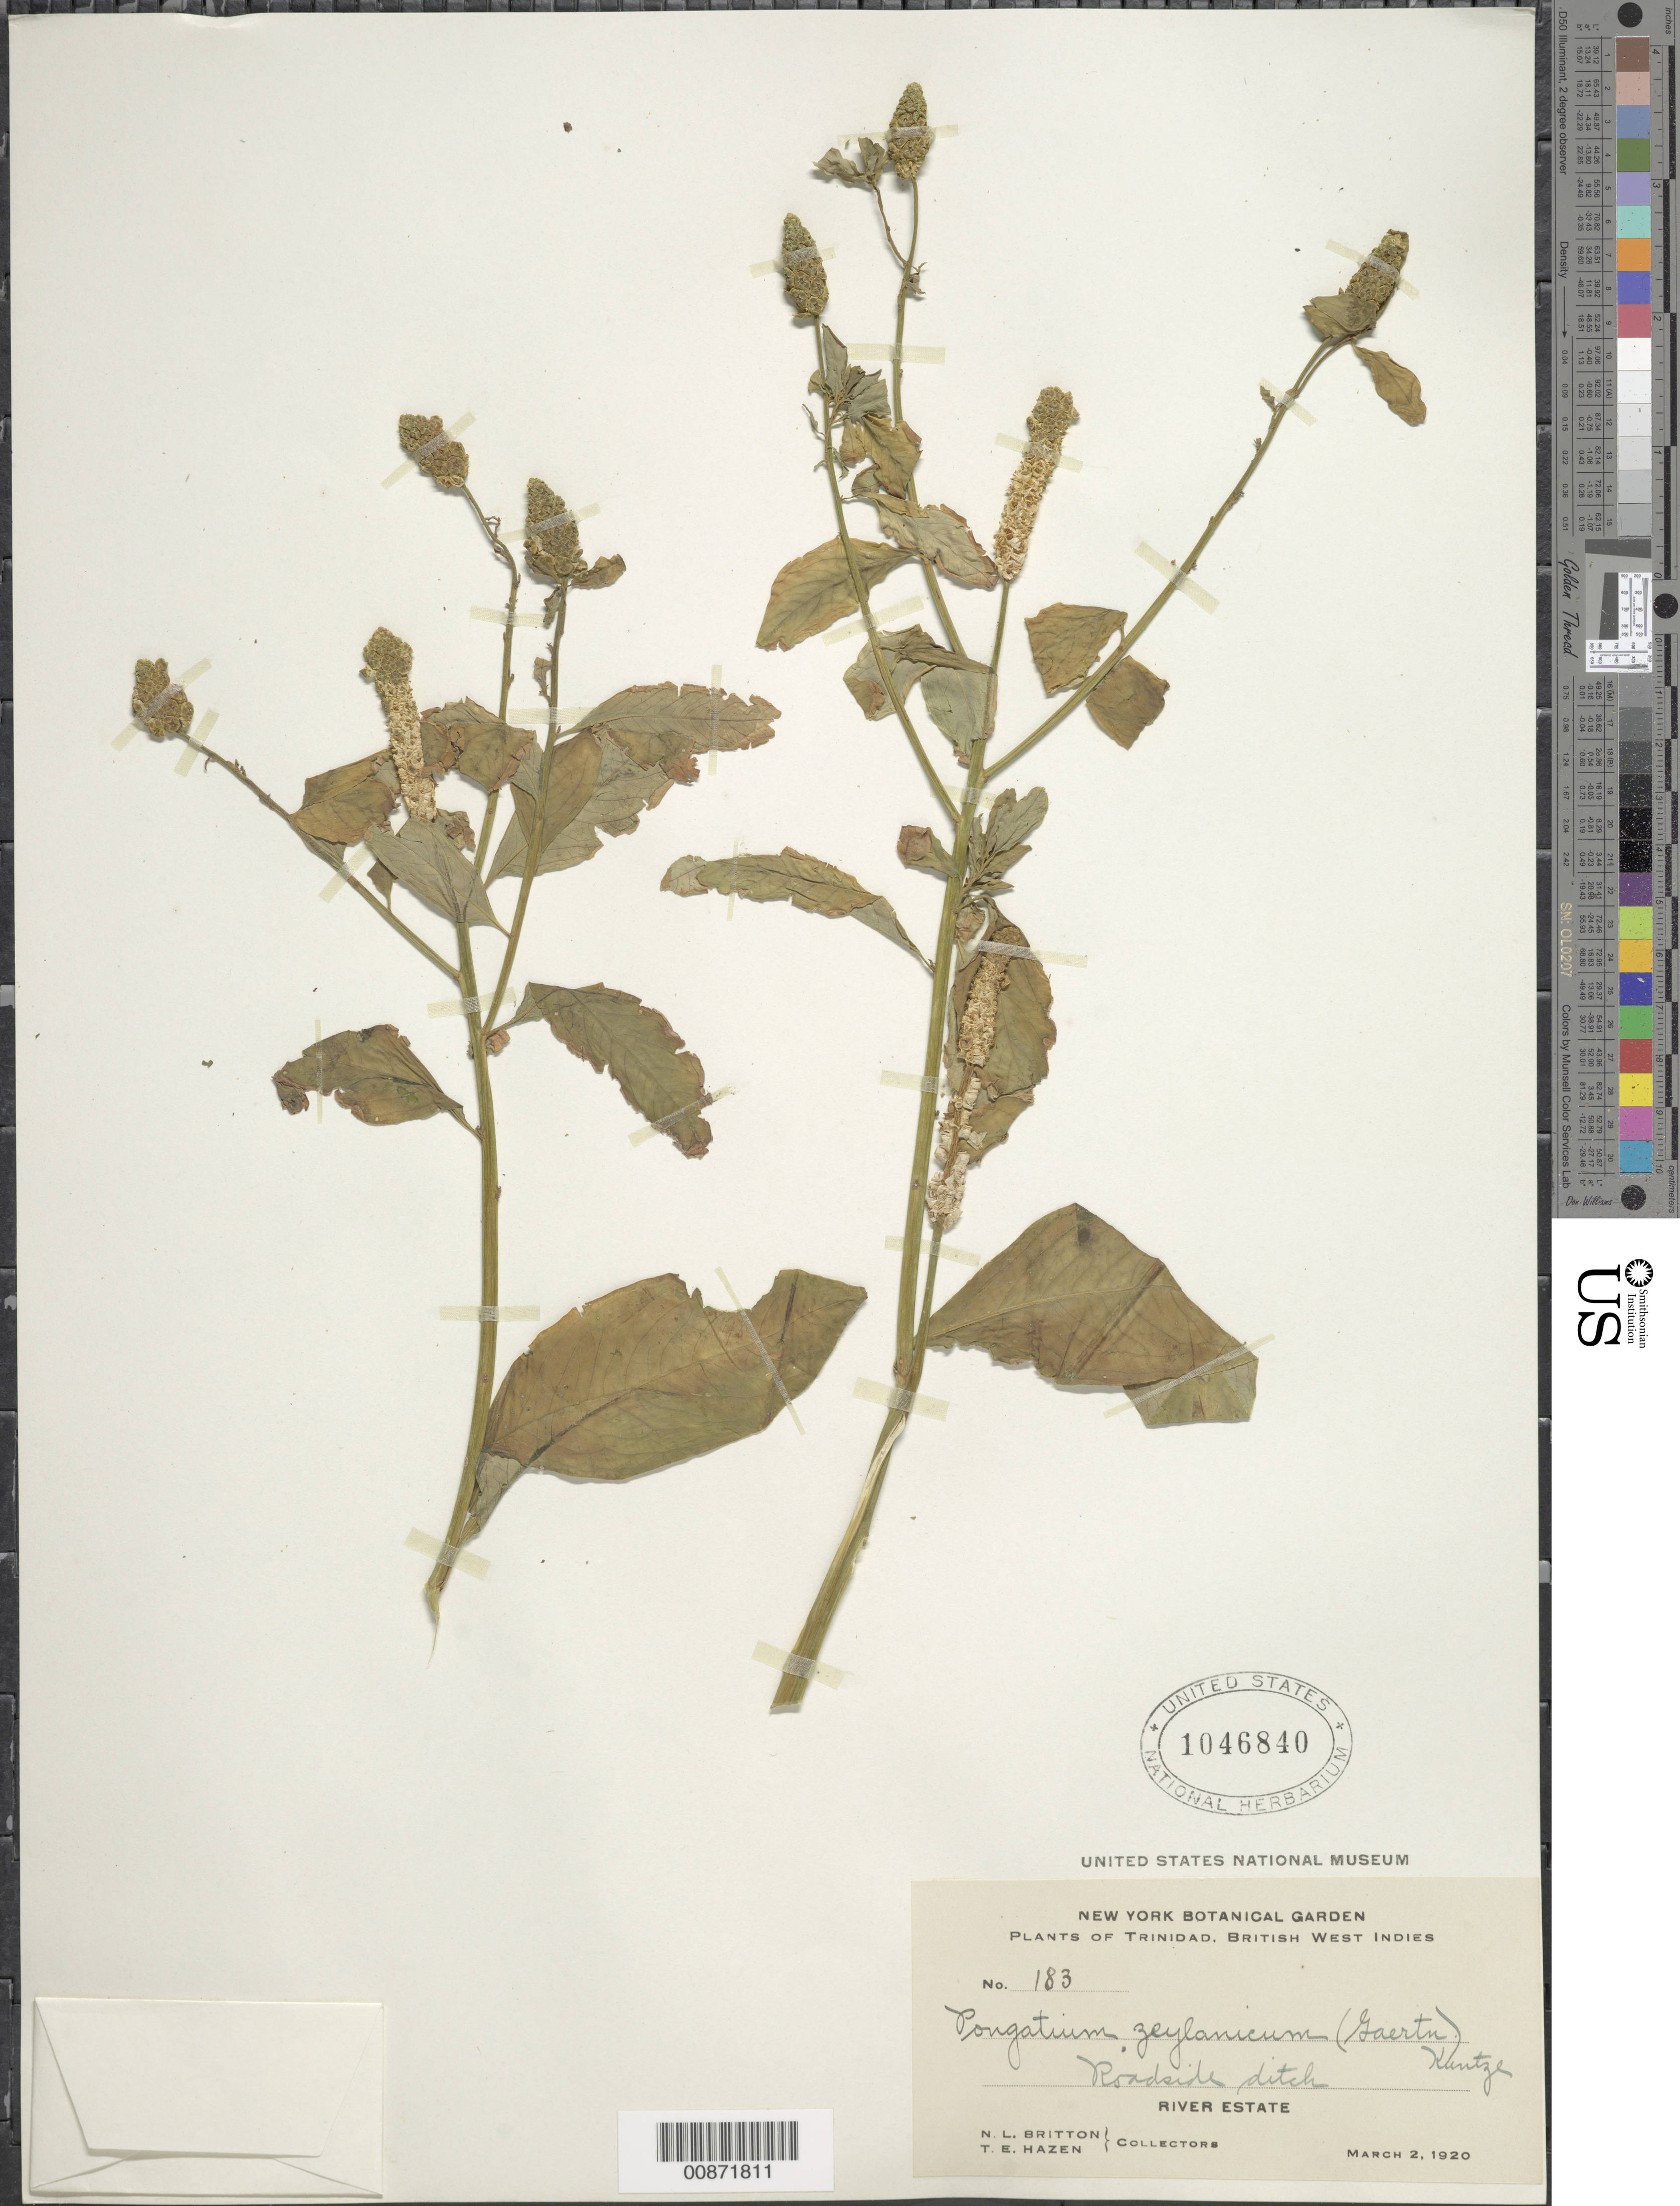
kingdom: Plantae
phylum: Tracheophyta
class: Magnoliopsida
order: Solanales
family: Sphenocleaceae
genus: Sphenoclea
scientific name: Sphenoclea zeylanica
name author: Gaertn.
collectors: N. Britton & T. E. Hazen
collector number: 183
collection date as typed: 02 Mar 1920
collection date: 1920-03-02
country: Trinidad and Tobago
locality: River Estate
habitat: Roadside ditch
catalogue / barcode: US 1046840